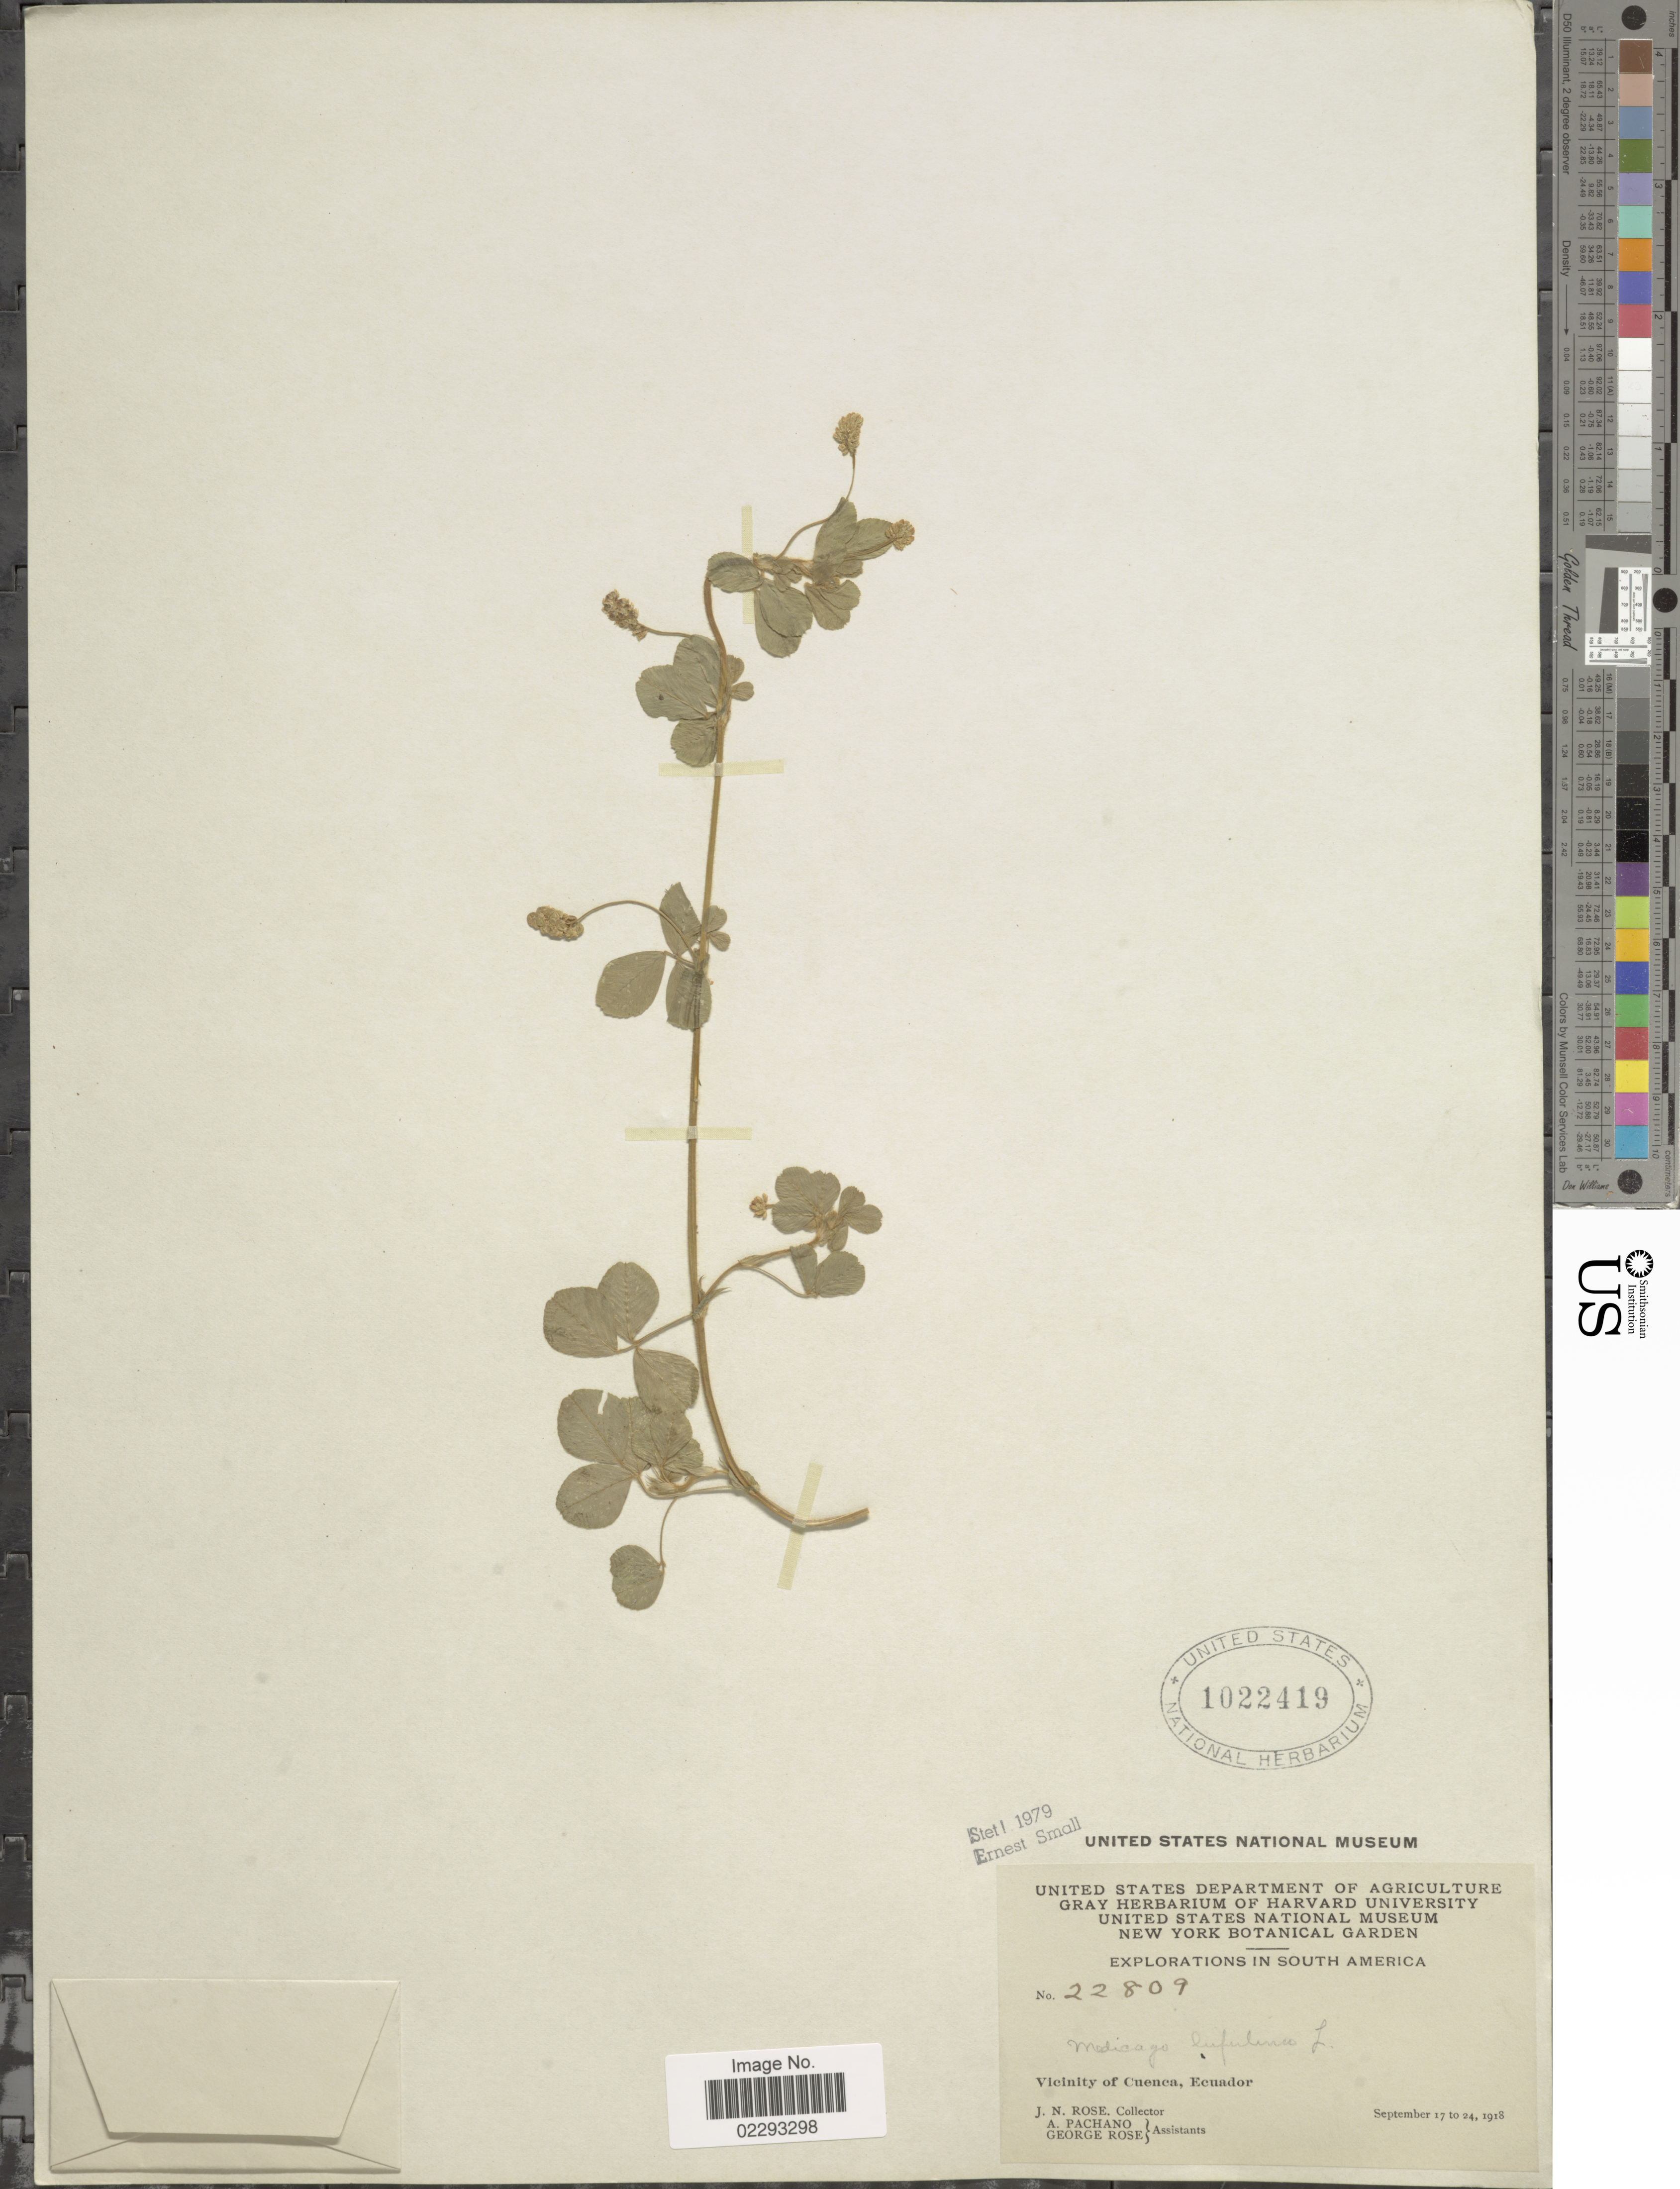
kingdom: Plantae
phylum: Tracheophyta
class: Magnoliopsida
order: Fabales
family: Fabaceae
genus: Medicago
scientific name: Medicago lupulina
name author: L.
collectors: J. N. Rose, A. Pachano & G. Rose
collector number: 22809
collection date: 1918-09-17/1918-09-24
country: Ecuador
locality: Vicinity of Cuenca, South America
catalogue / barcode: US 1022419